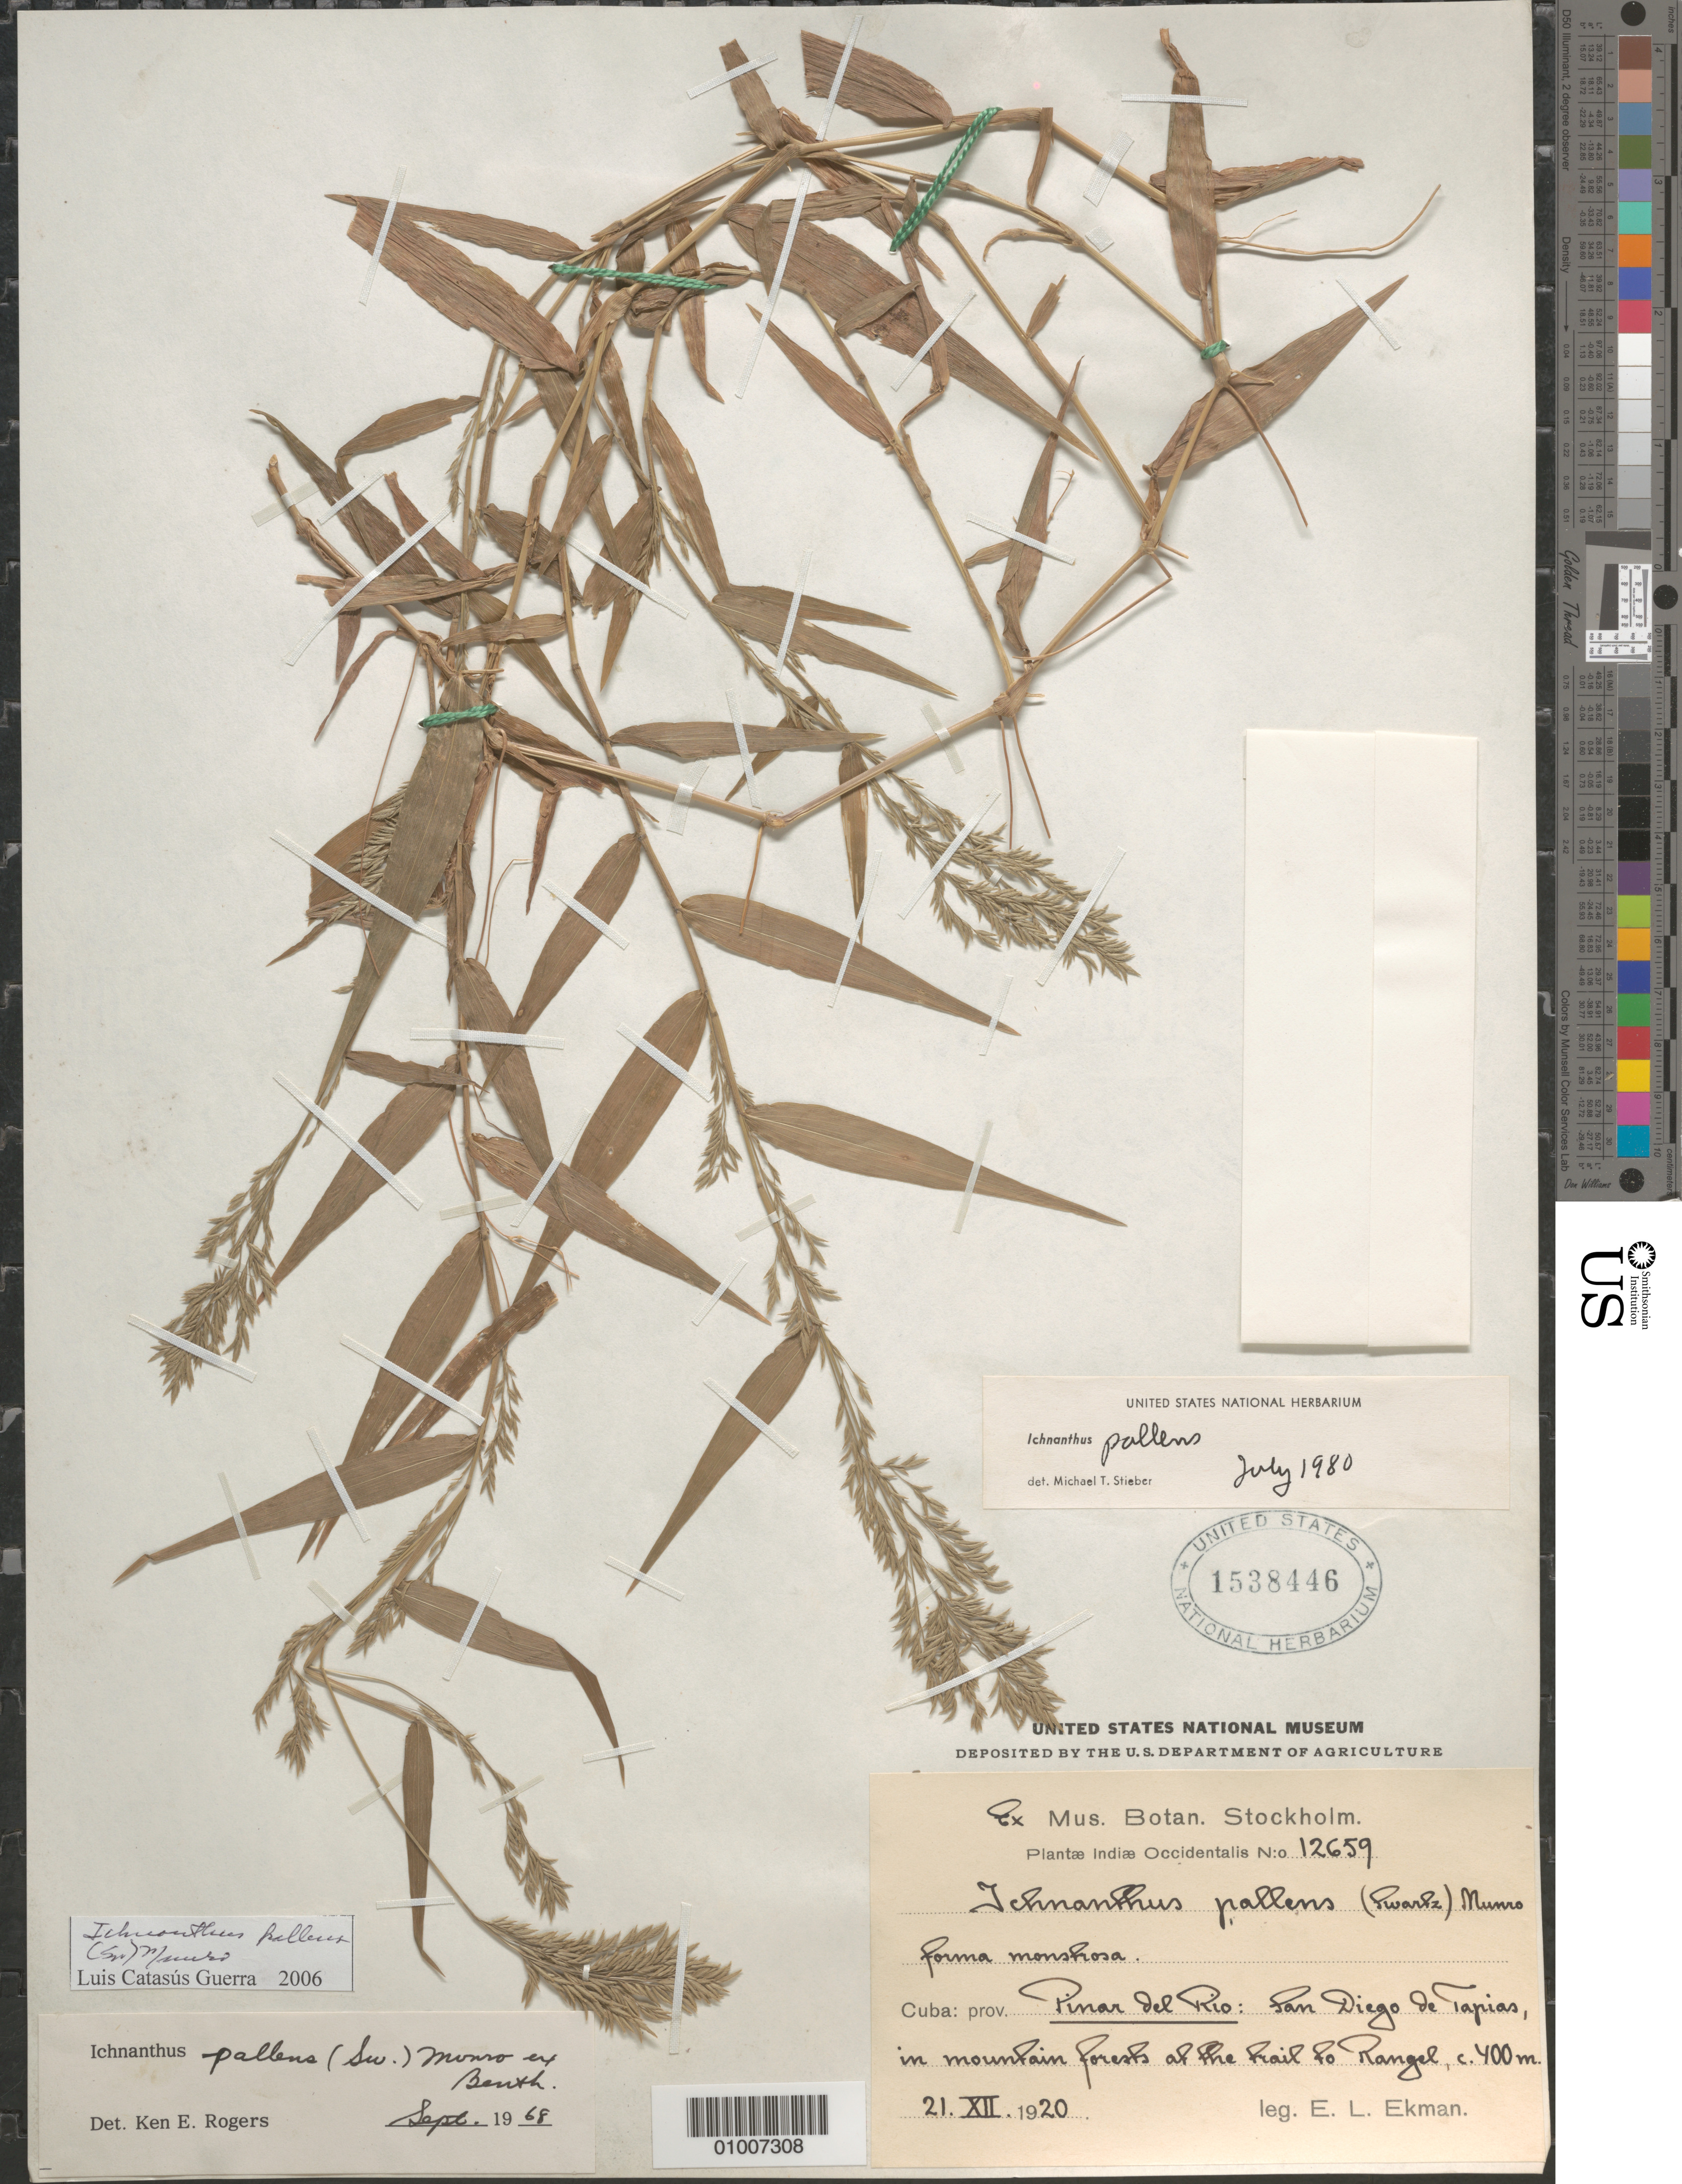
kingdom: Plantae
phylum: Tracheophyta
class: Liliopsida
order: Poales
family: Poaceae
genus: Ichnanthus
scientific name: Ichnanthus pallens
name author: (Sw.) Munro ex Benth.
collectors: E. L. Ekman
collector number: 12659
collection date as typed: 21 Dec 1920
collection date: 1920-12-21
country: Cuba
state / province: Pinar del Rio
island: Cuba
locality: Son Diego de Tapias, in mountain forests at the trail to Rangel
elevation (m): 400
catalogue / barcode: US 1538446